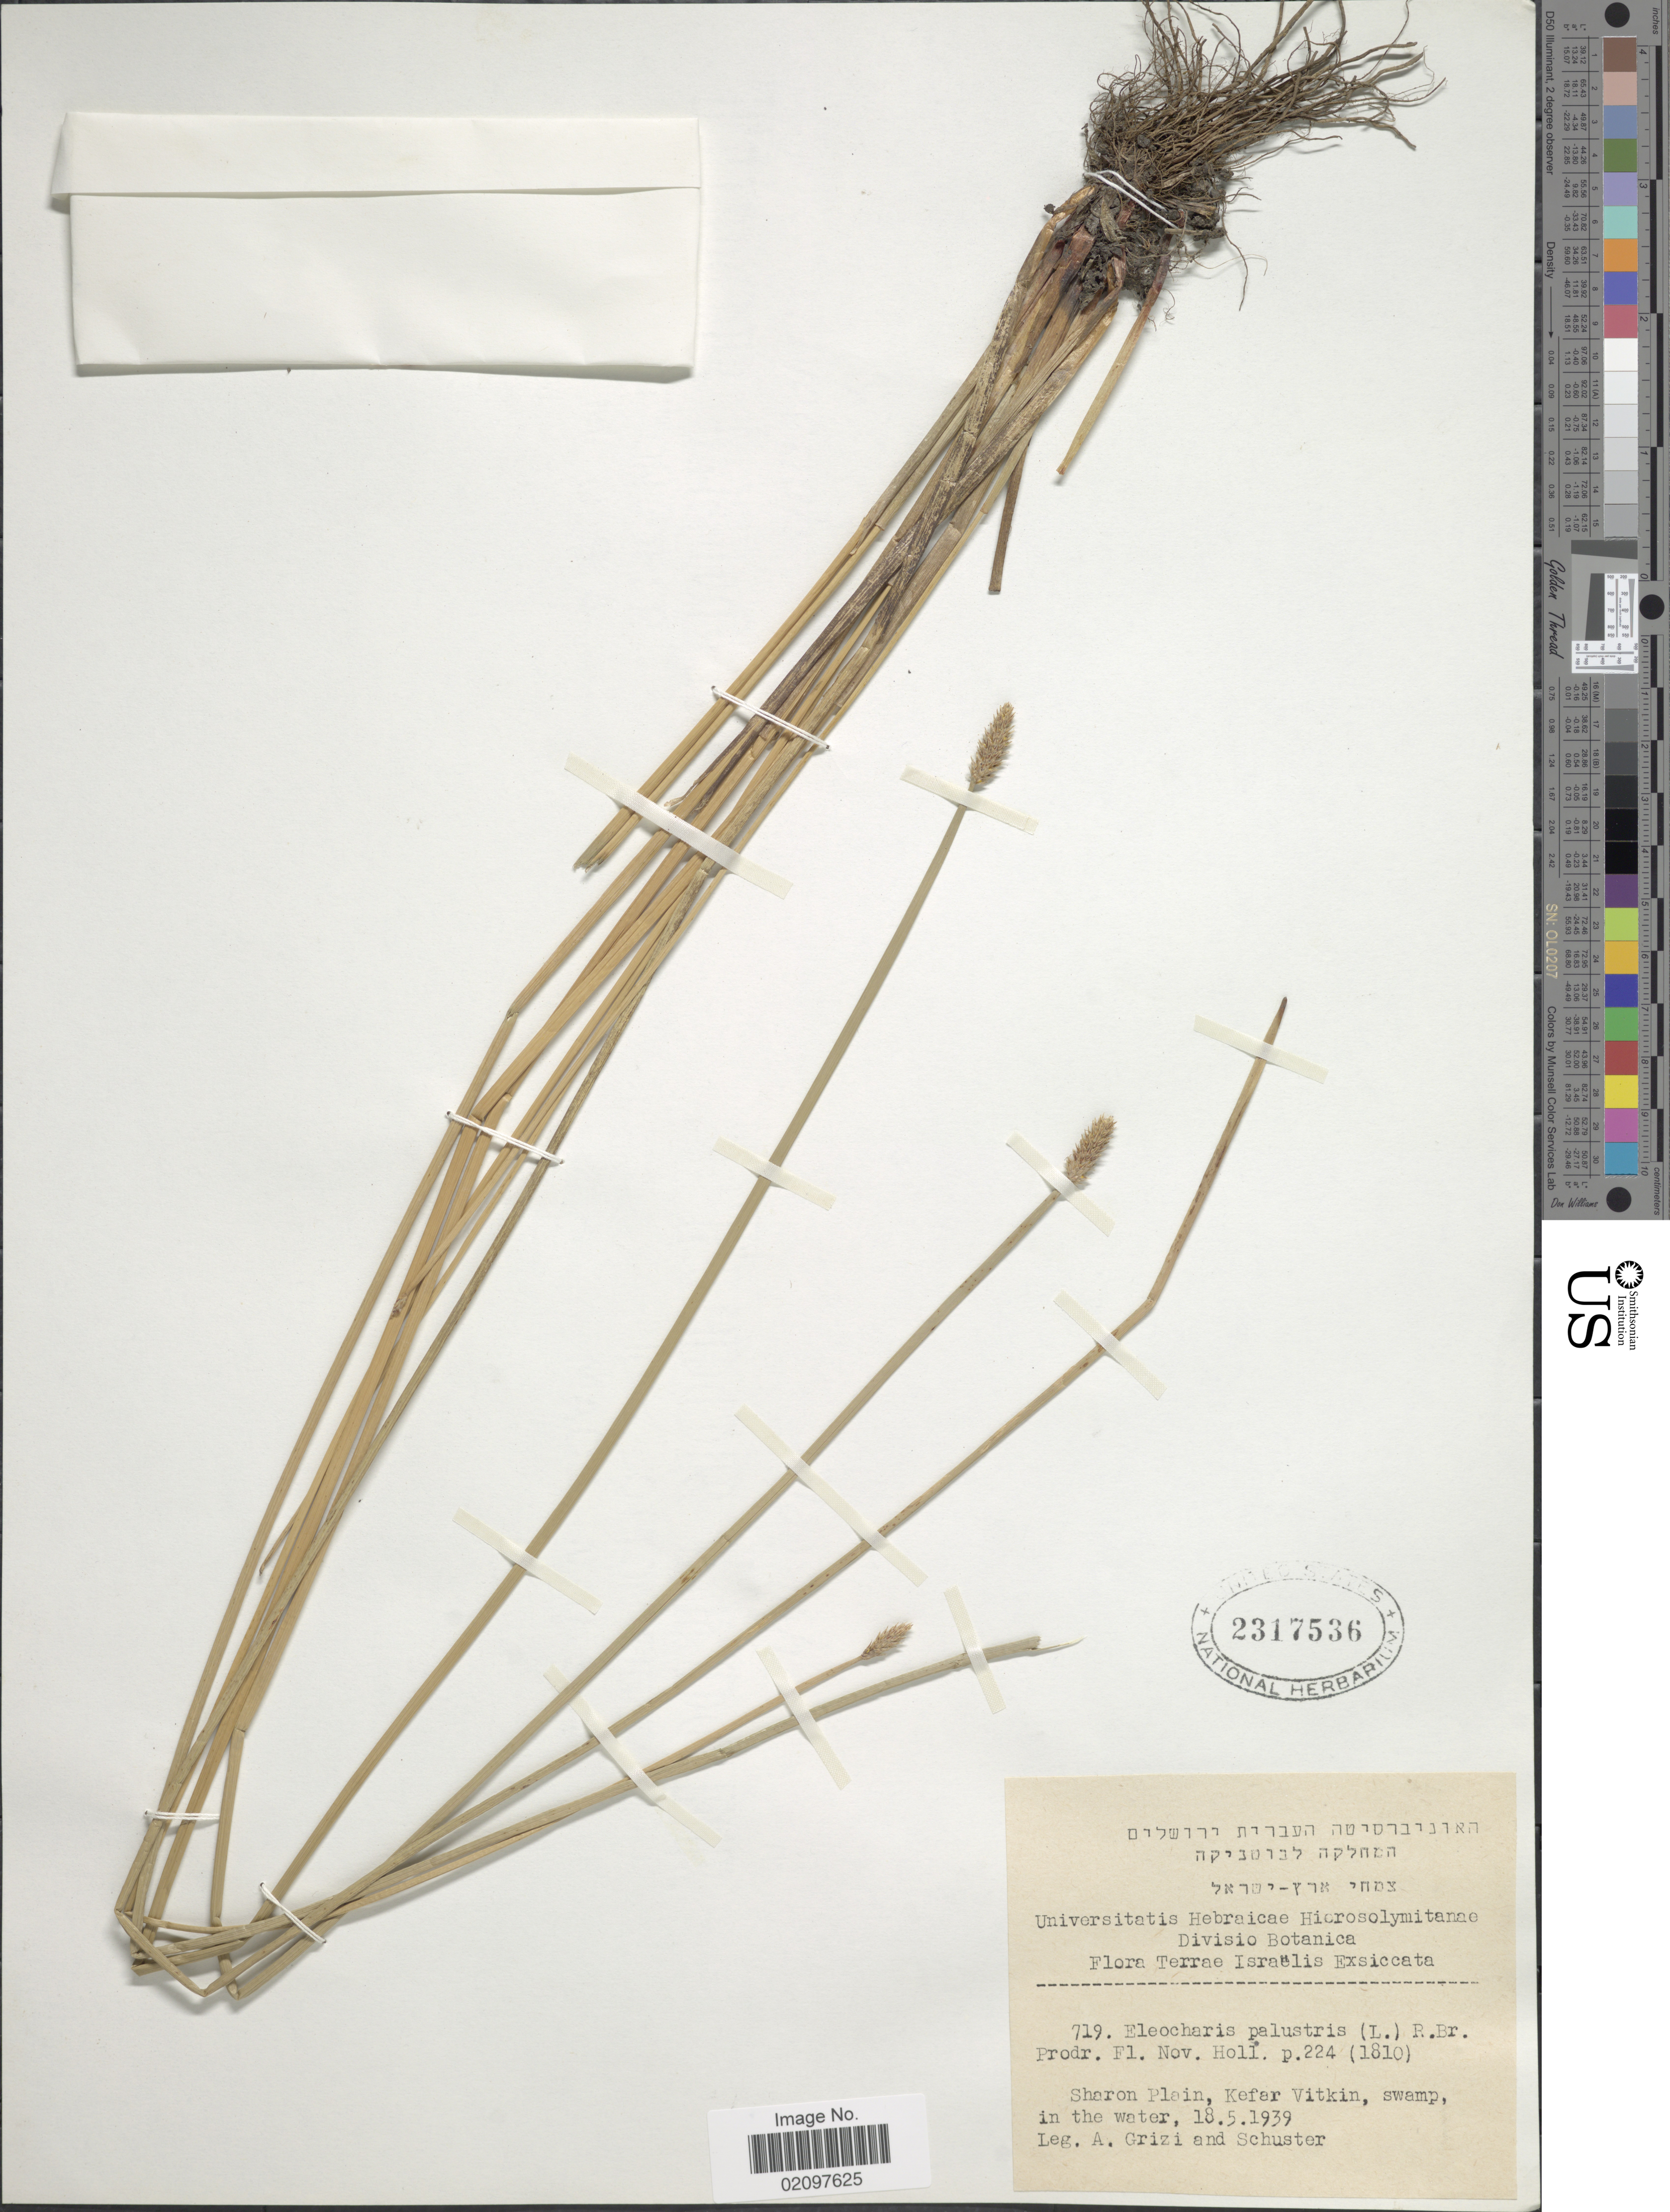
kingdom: Plantae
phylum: Tracheophyta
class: Liliopsida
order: Poales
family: Cyperaceae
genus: Eleocharis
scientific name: Eleocharis palustris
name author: (L.) Roem. & Schult.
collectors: A. Grizi & -- Schuster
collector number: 719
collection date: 1939-05-18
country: Israel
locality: Terrae Israelis, Sharon Plain, Kefar Vitkin, swamp, in the water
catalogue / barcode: US 2317536